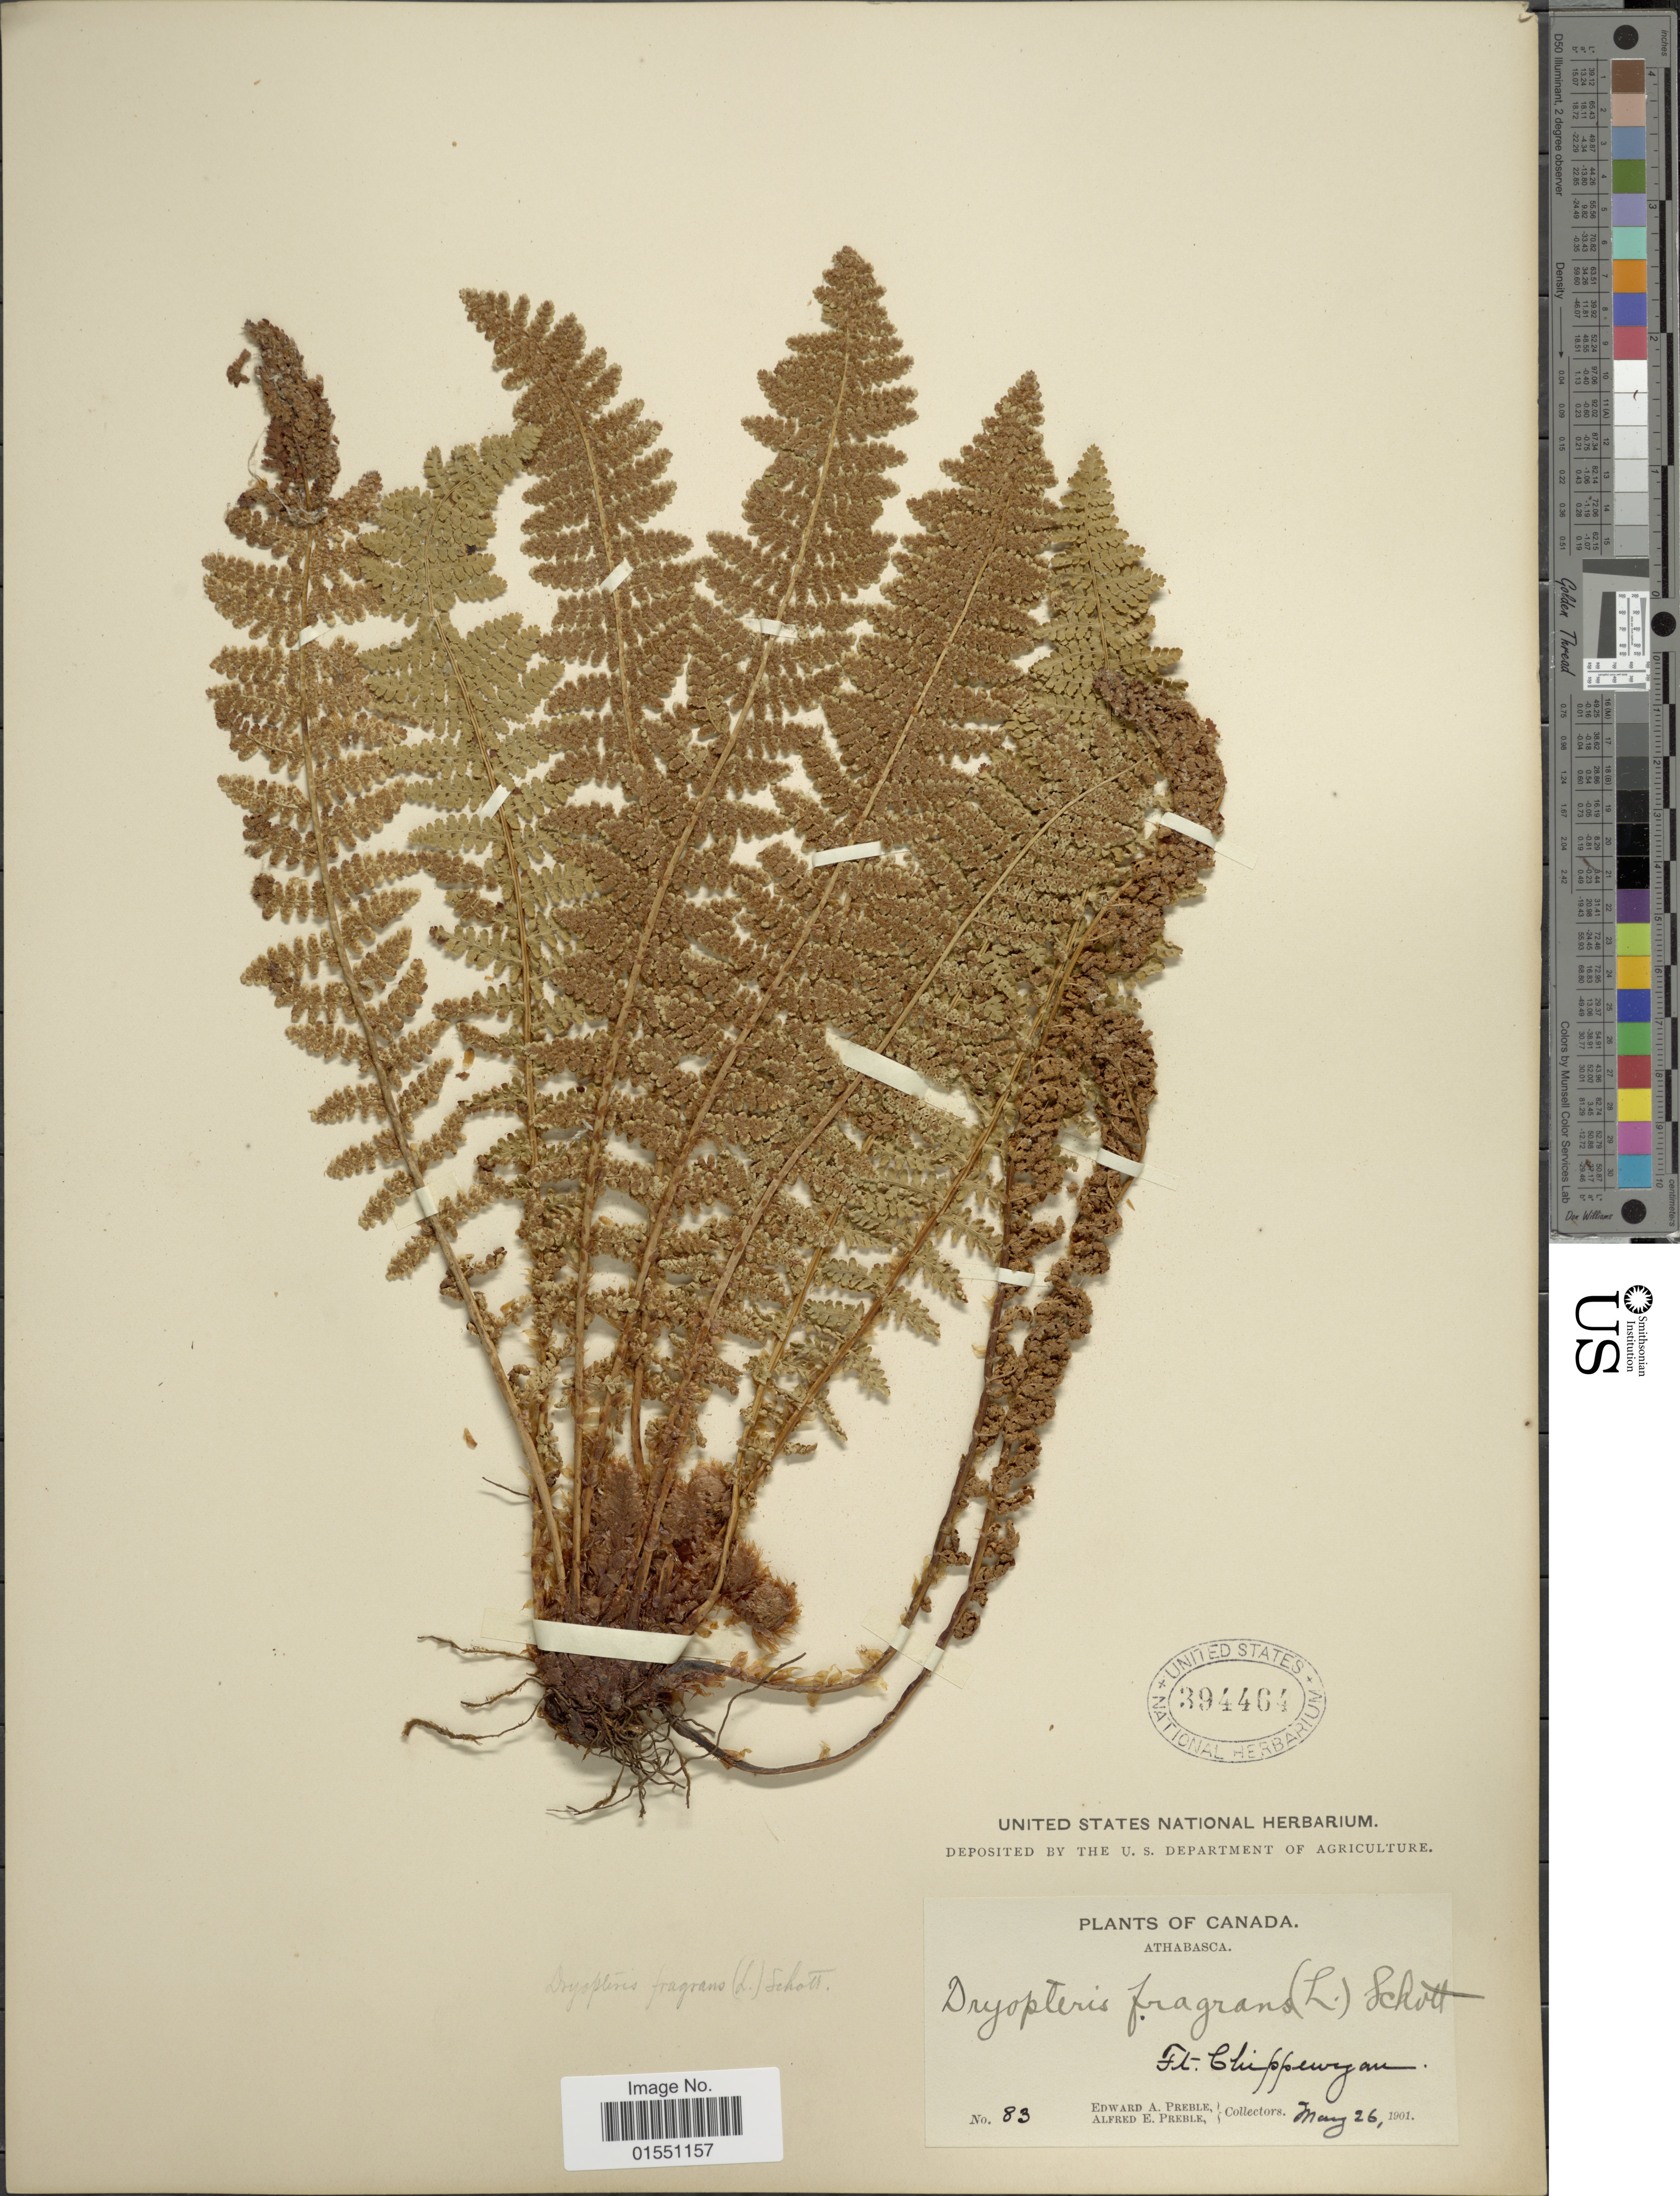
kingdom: Plantae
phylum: Tracheophyta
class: Polypodiopsida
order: Polypodiales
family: Dryopteridaceae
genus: Dryopteris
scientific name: Dryopteris fragrans var. hookeriana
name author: A. Prince ex Weath.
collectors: E. Preble & A. Preble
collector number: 93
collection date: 1901-05-26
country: Canada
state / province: Yukon Territory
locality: Athabasca. Ft. Chippewyan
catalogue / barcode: US 384464